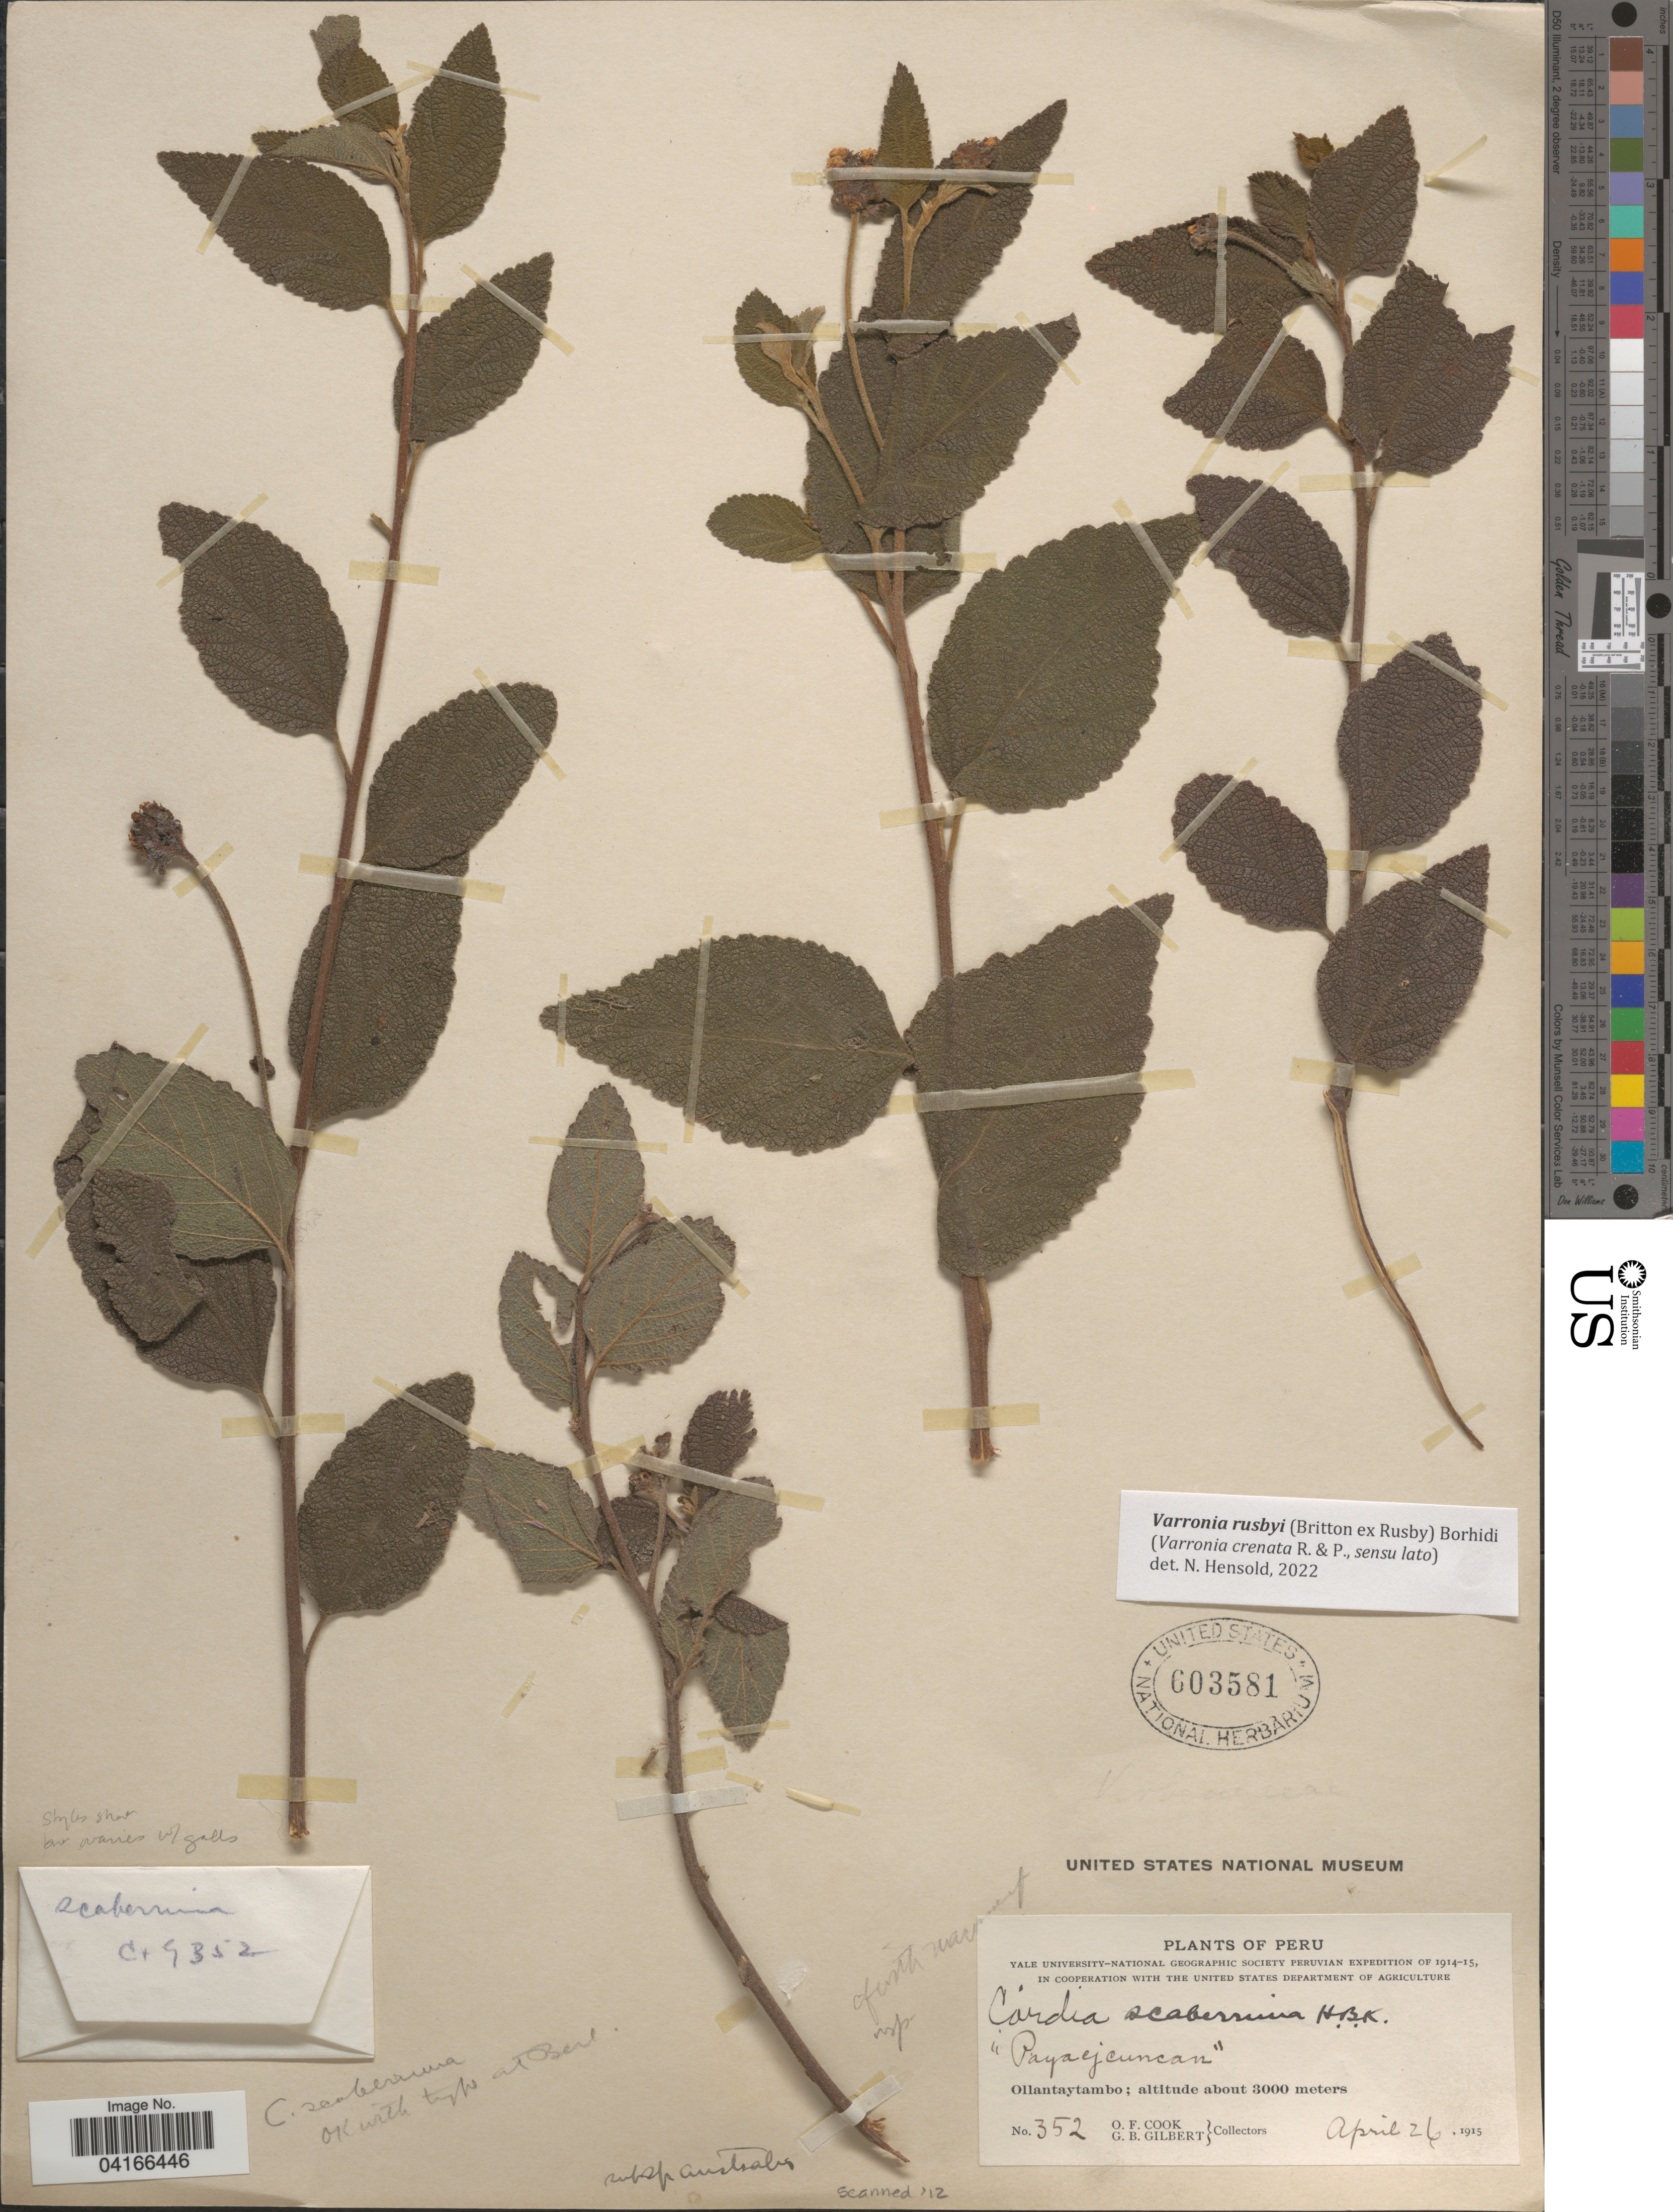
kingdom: Plantae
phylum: Tracheophyta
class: Magnoliopsida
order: Boraginales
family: Cordiaceae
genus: Varronia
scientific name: Varronia rusbyi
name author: (Britton ex Rusby) Borhidi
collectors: O. F. Cook & G. B. Gilbert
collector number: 352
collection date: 1915-04-26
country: Peru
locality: Yale University-National Geographic Society Peruvian Expedition of 1914-15. "Payacjcuncan". Ollantaytambo.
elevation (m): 3000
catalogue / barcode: US 603581